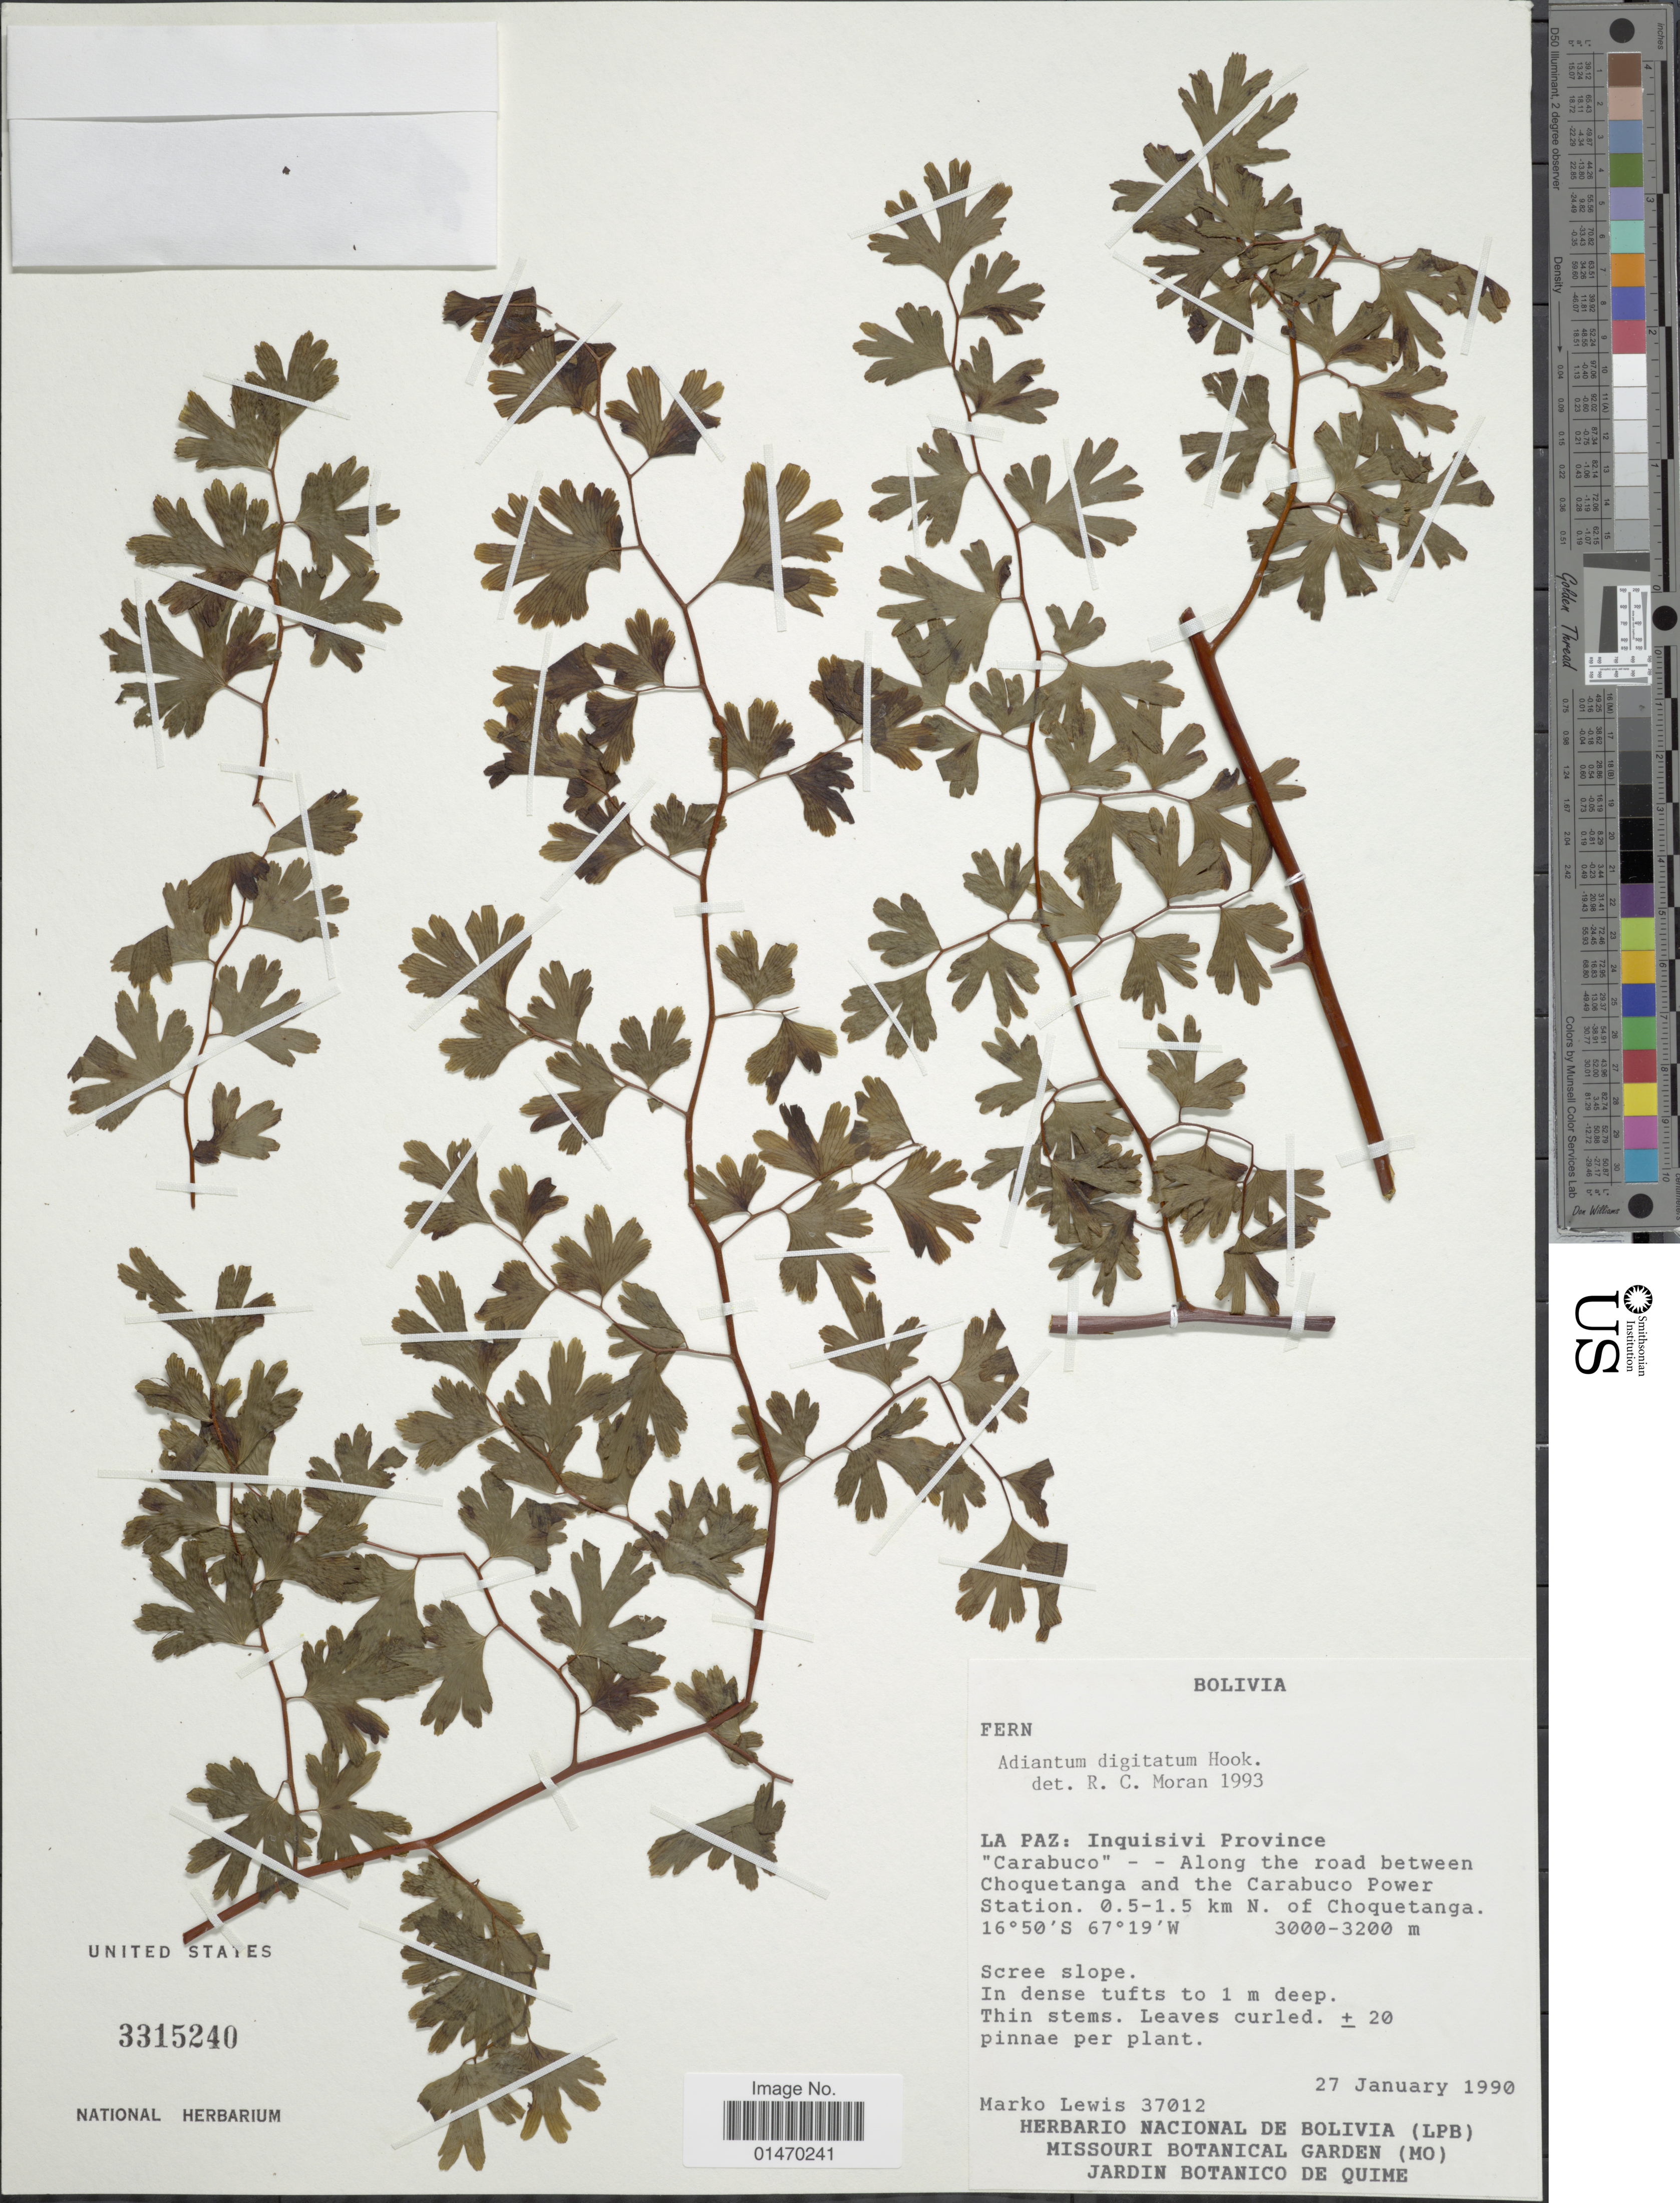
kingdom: Plantae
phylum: Tracheophyta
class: Polypodiopsida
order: Polypodiales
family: Pteridaceae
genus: Adiantum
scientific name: Adiantum digitatum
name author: Hook.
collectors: M. A. Lewis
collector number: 37012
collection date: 1990-01-27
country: Bolivia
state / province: La Paz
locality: Inquisivi Province, "Carabuco"- Along the road between Choquetanga and the Carabuco Power Station. 0.5-1.5 km N. of Choquetanga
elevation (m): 3000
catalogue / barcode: US 3315240